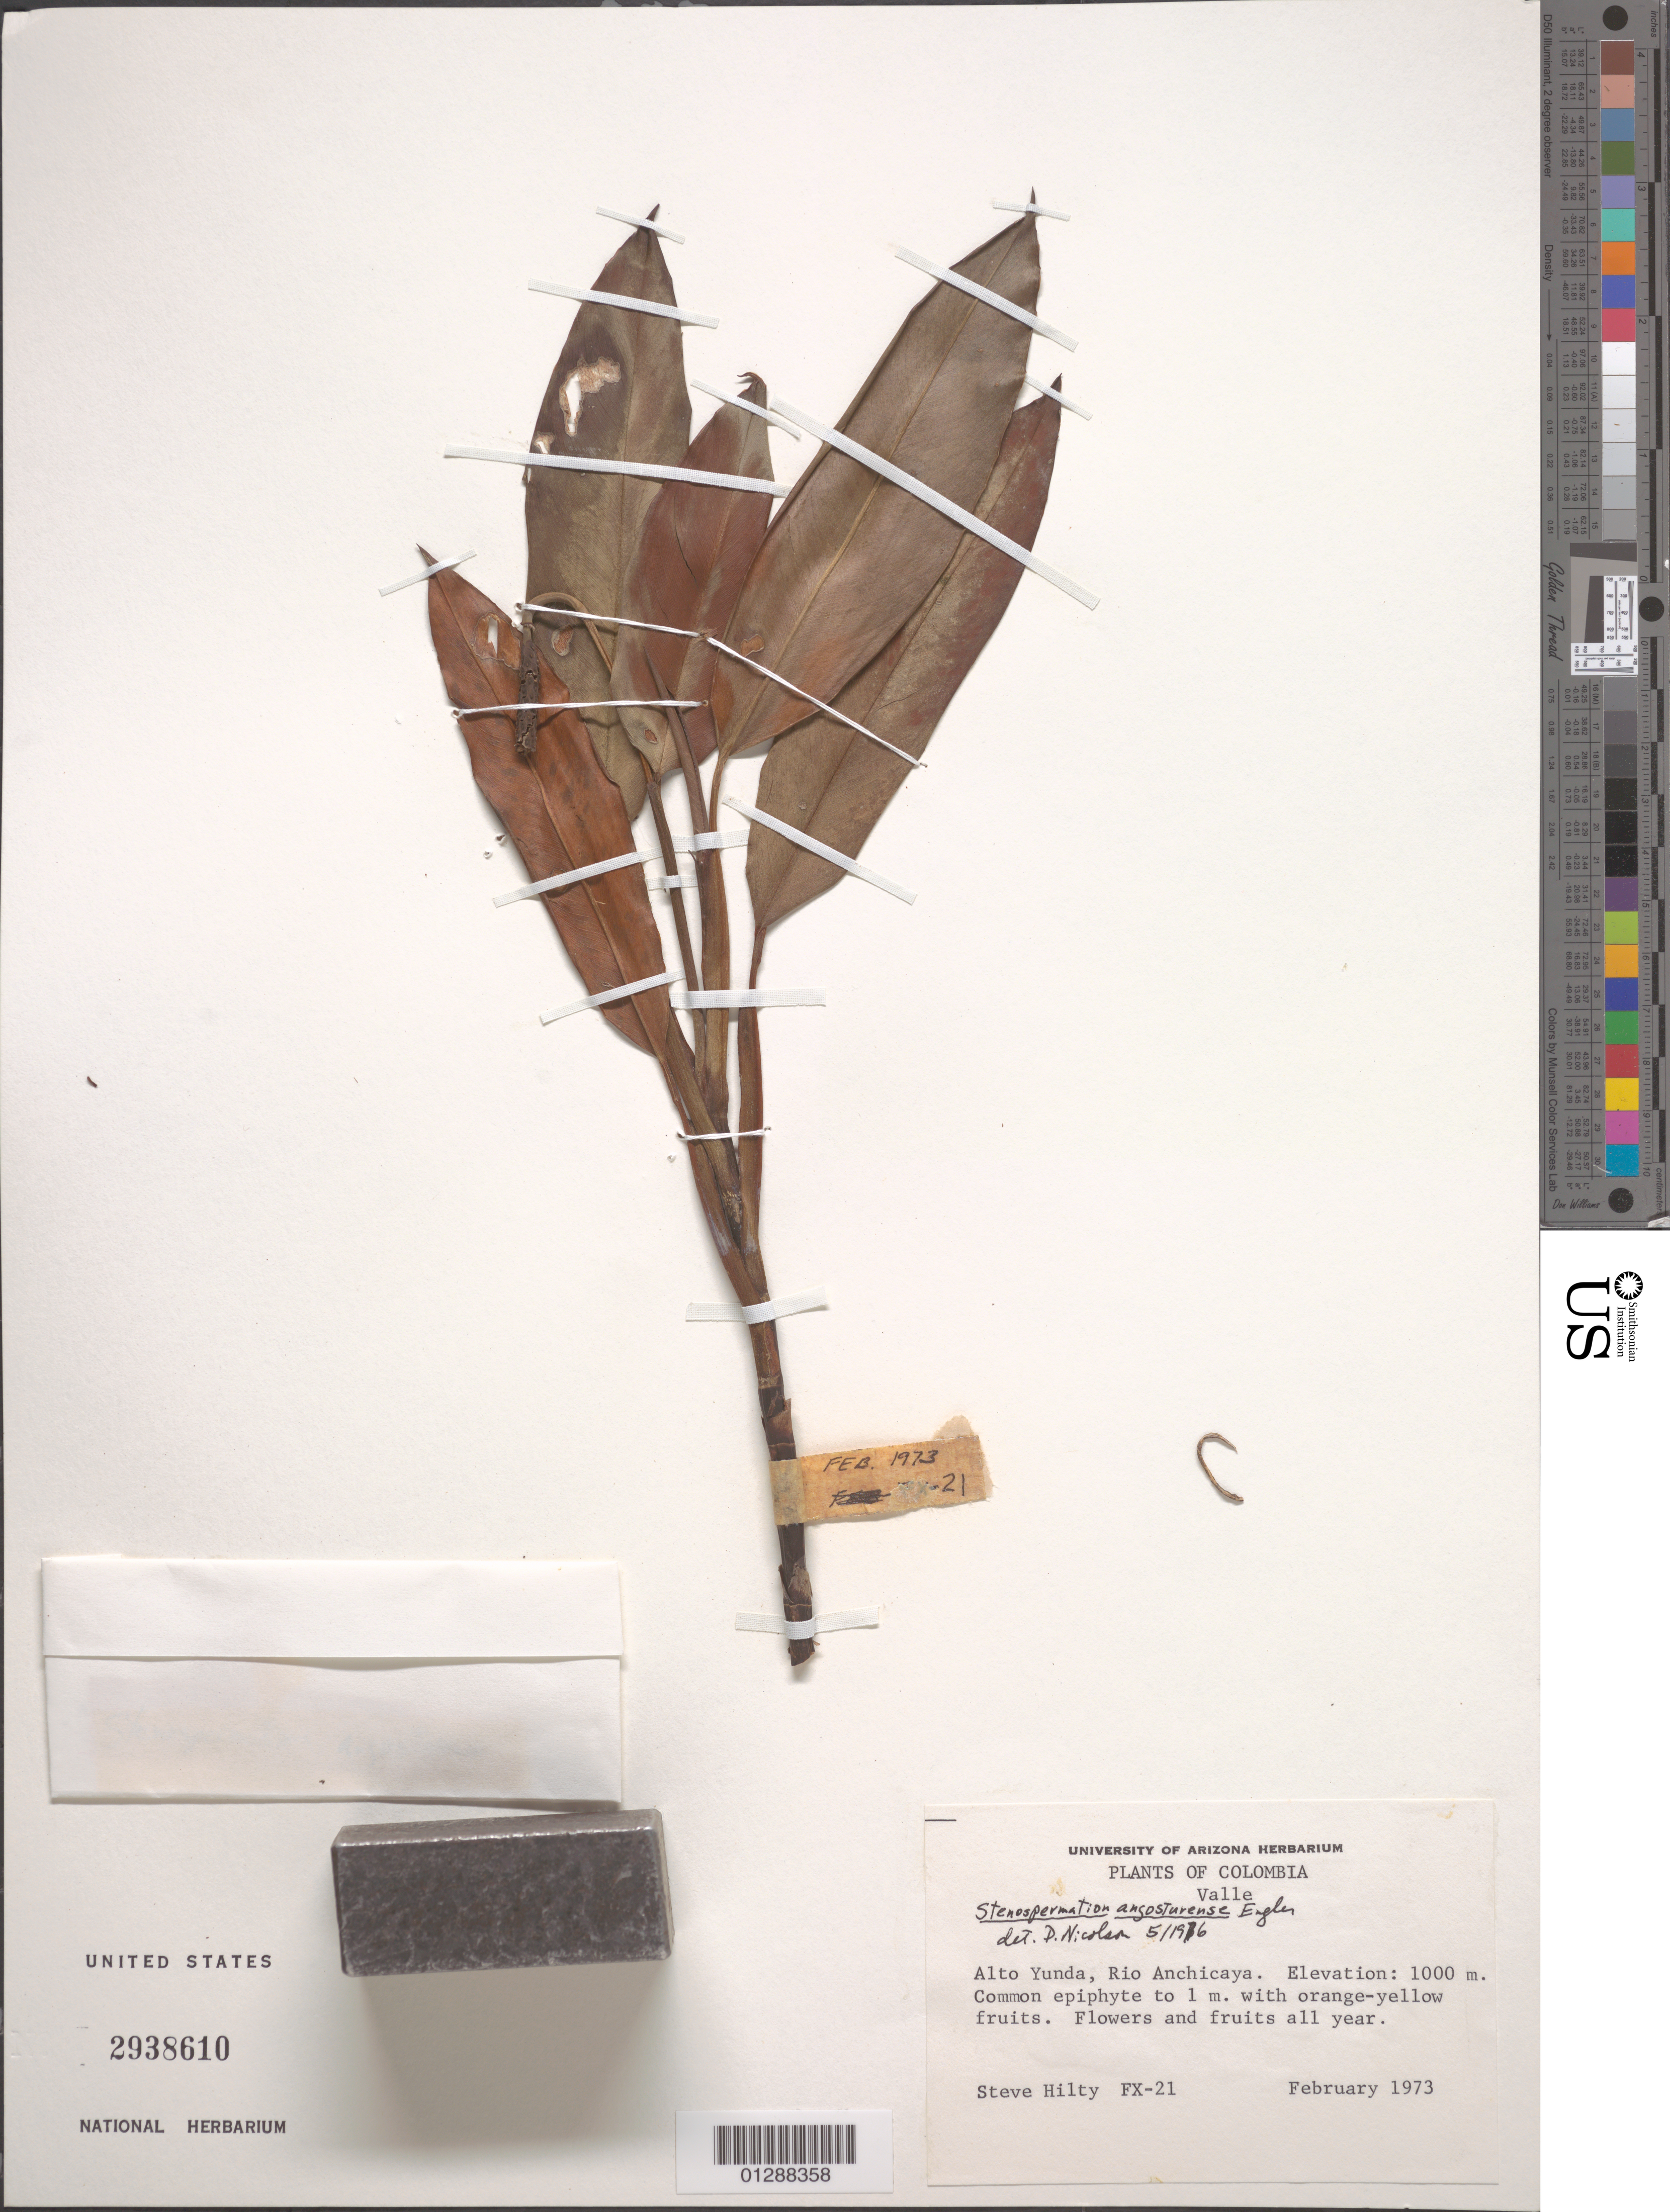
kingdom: Plantae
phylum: Tracheophyta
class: Liliopsida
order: Alismatales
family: Araceae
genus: Stenospermation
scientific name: Stenospermation angosturense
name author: Engl.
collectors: S. Hilty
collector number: FX-21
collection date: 1973-02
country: Colombia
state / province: Valle del Cauca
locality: Alto Yunda, Rio Anchicaya.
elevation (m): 1000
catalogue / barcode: US 2938610